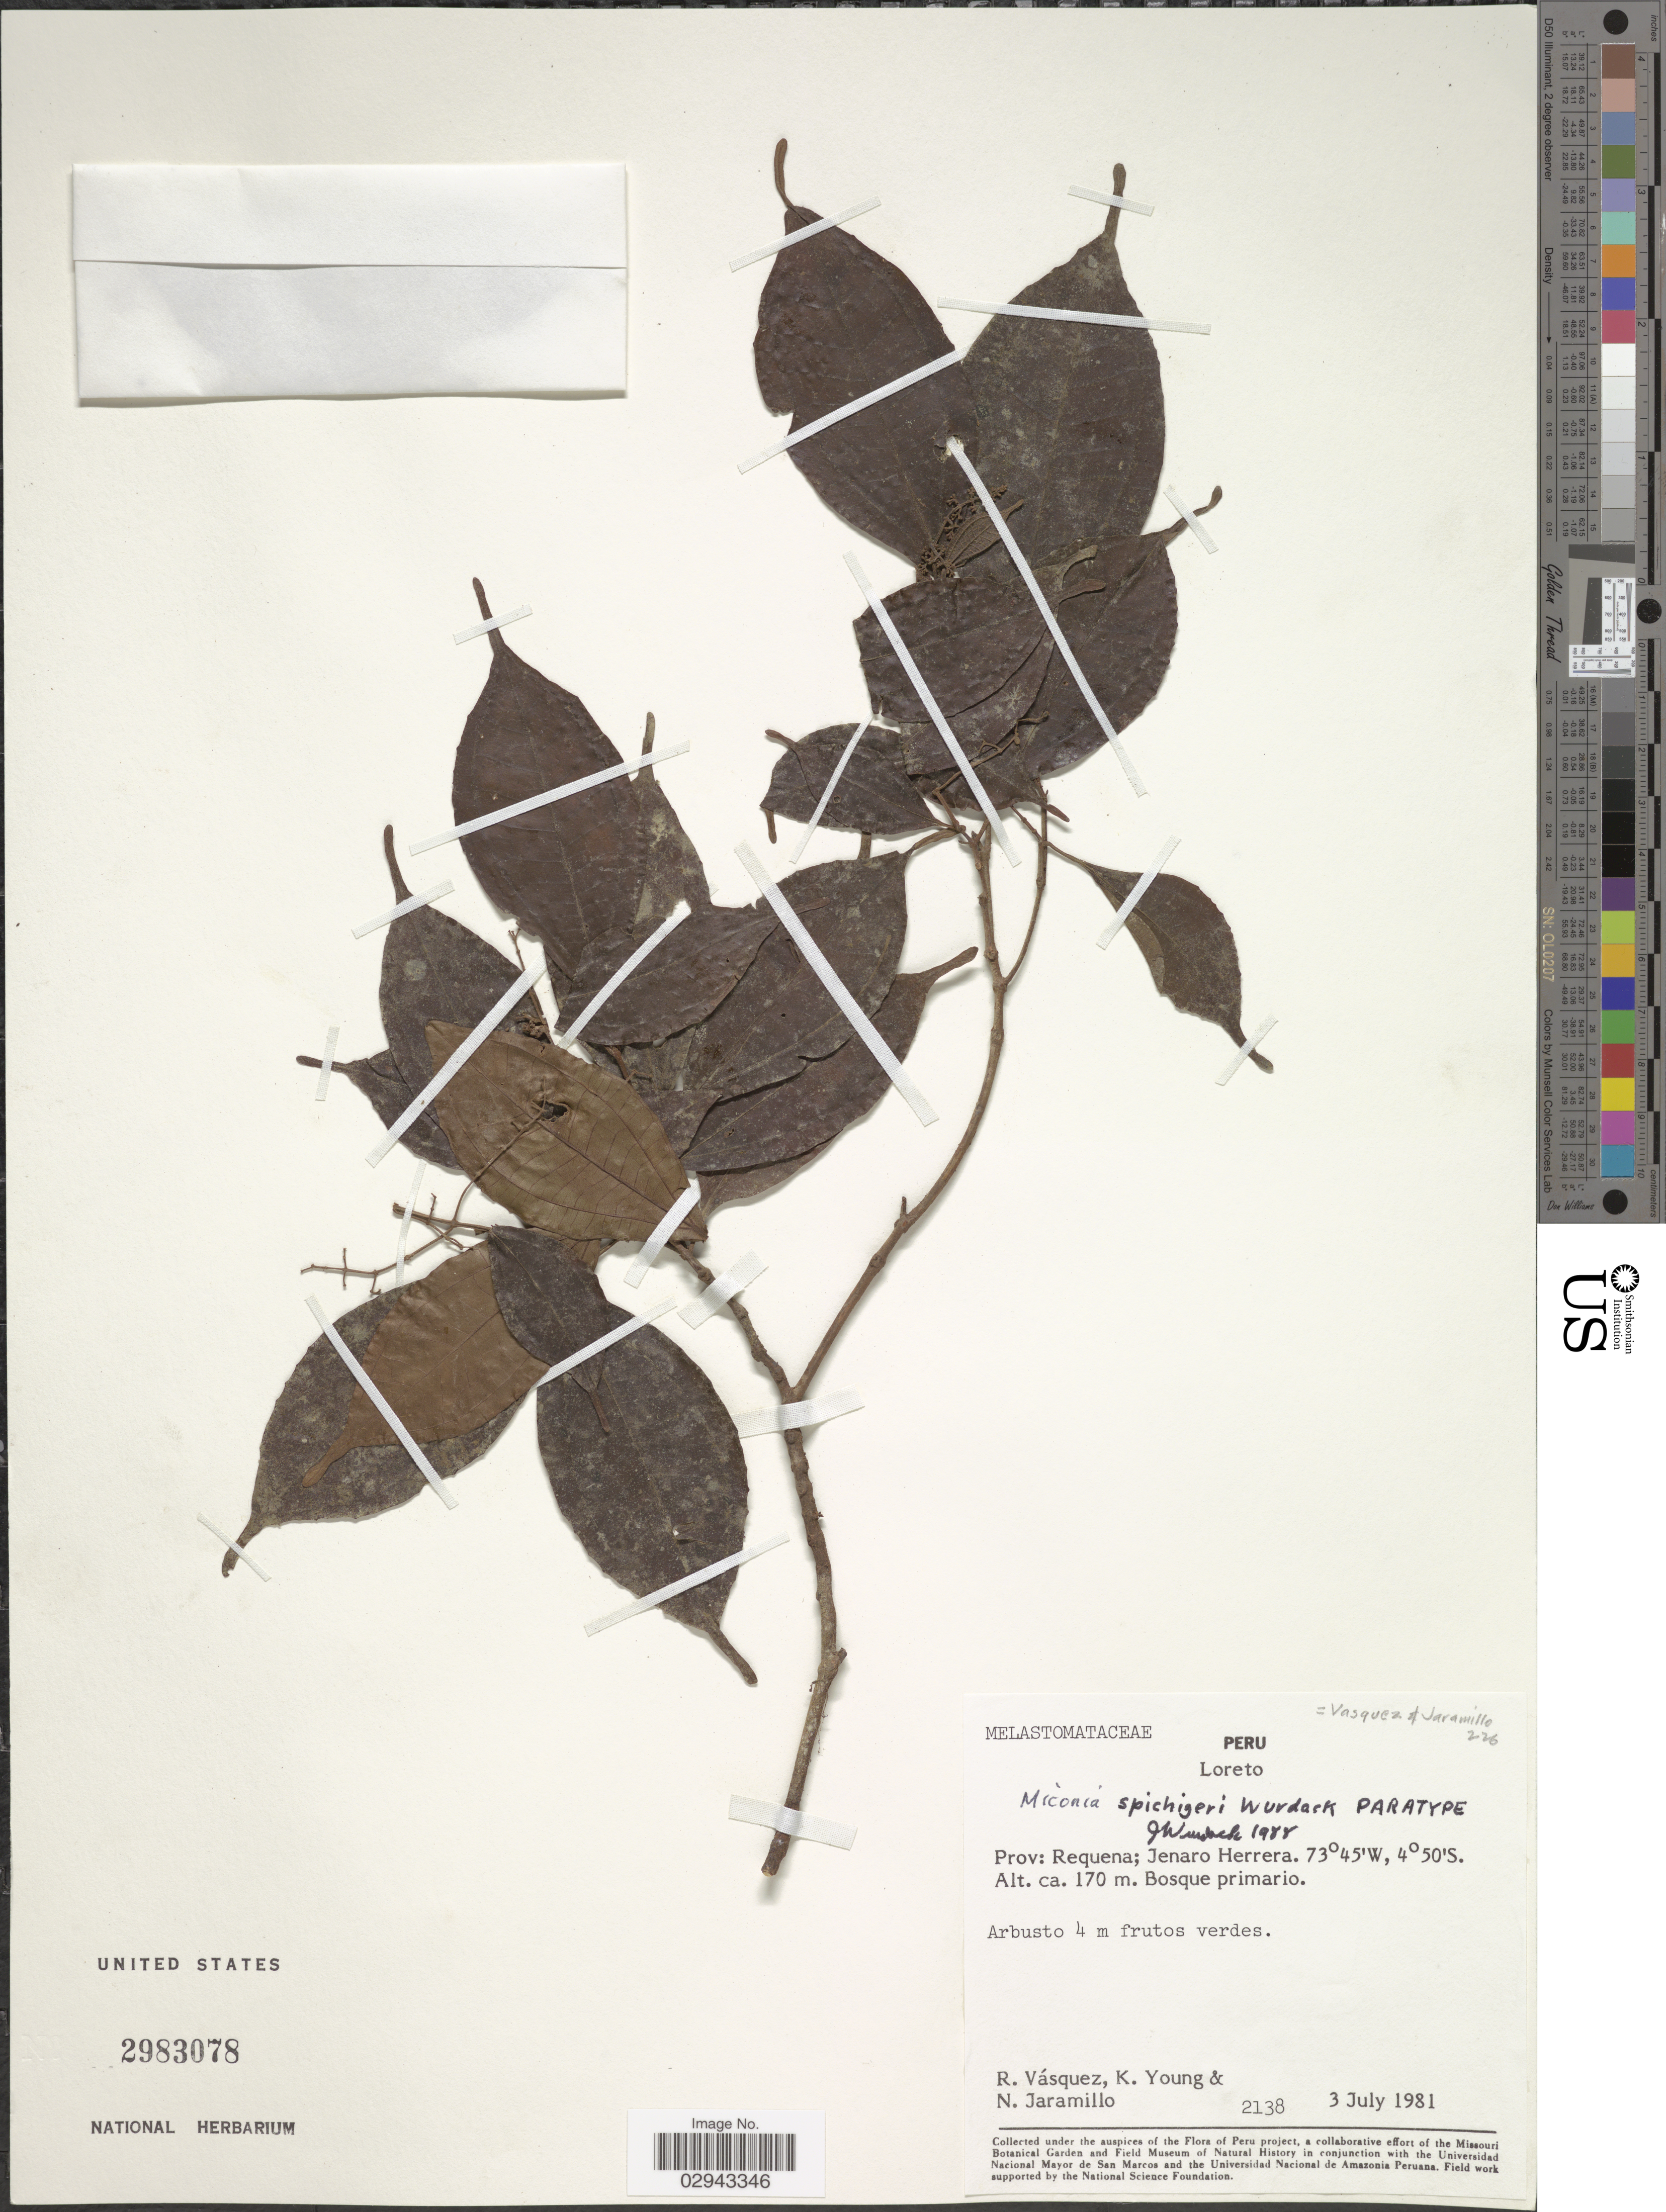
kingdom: Plantae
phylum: Tracheophyta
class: Magnoliopsida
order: Myrtales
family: Melastomataceae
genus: Miconia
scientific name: Miconia spichigeri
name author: Wurdack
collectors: R. Vásquez, K. Young & N. Jaramillo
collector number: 2138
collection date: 1981-07-03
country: Peru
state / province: Loreto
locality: Prov: Requena; Jenaro Herrera.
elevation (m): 170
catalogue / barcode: US 2983078